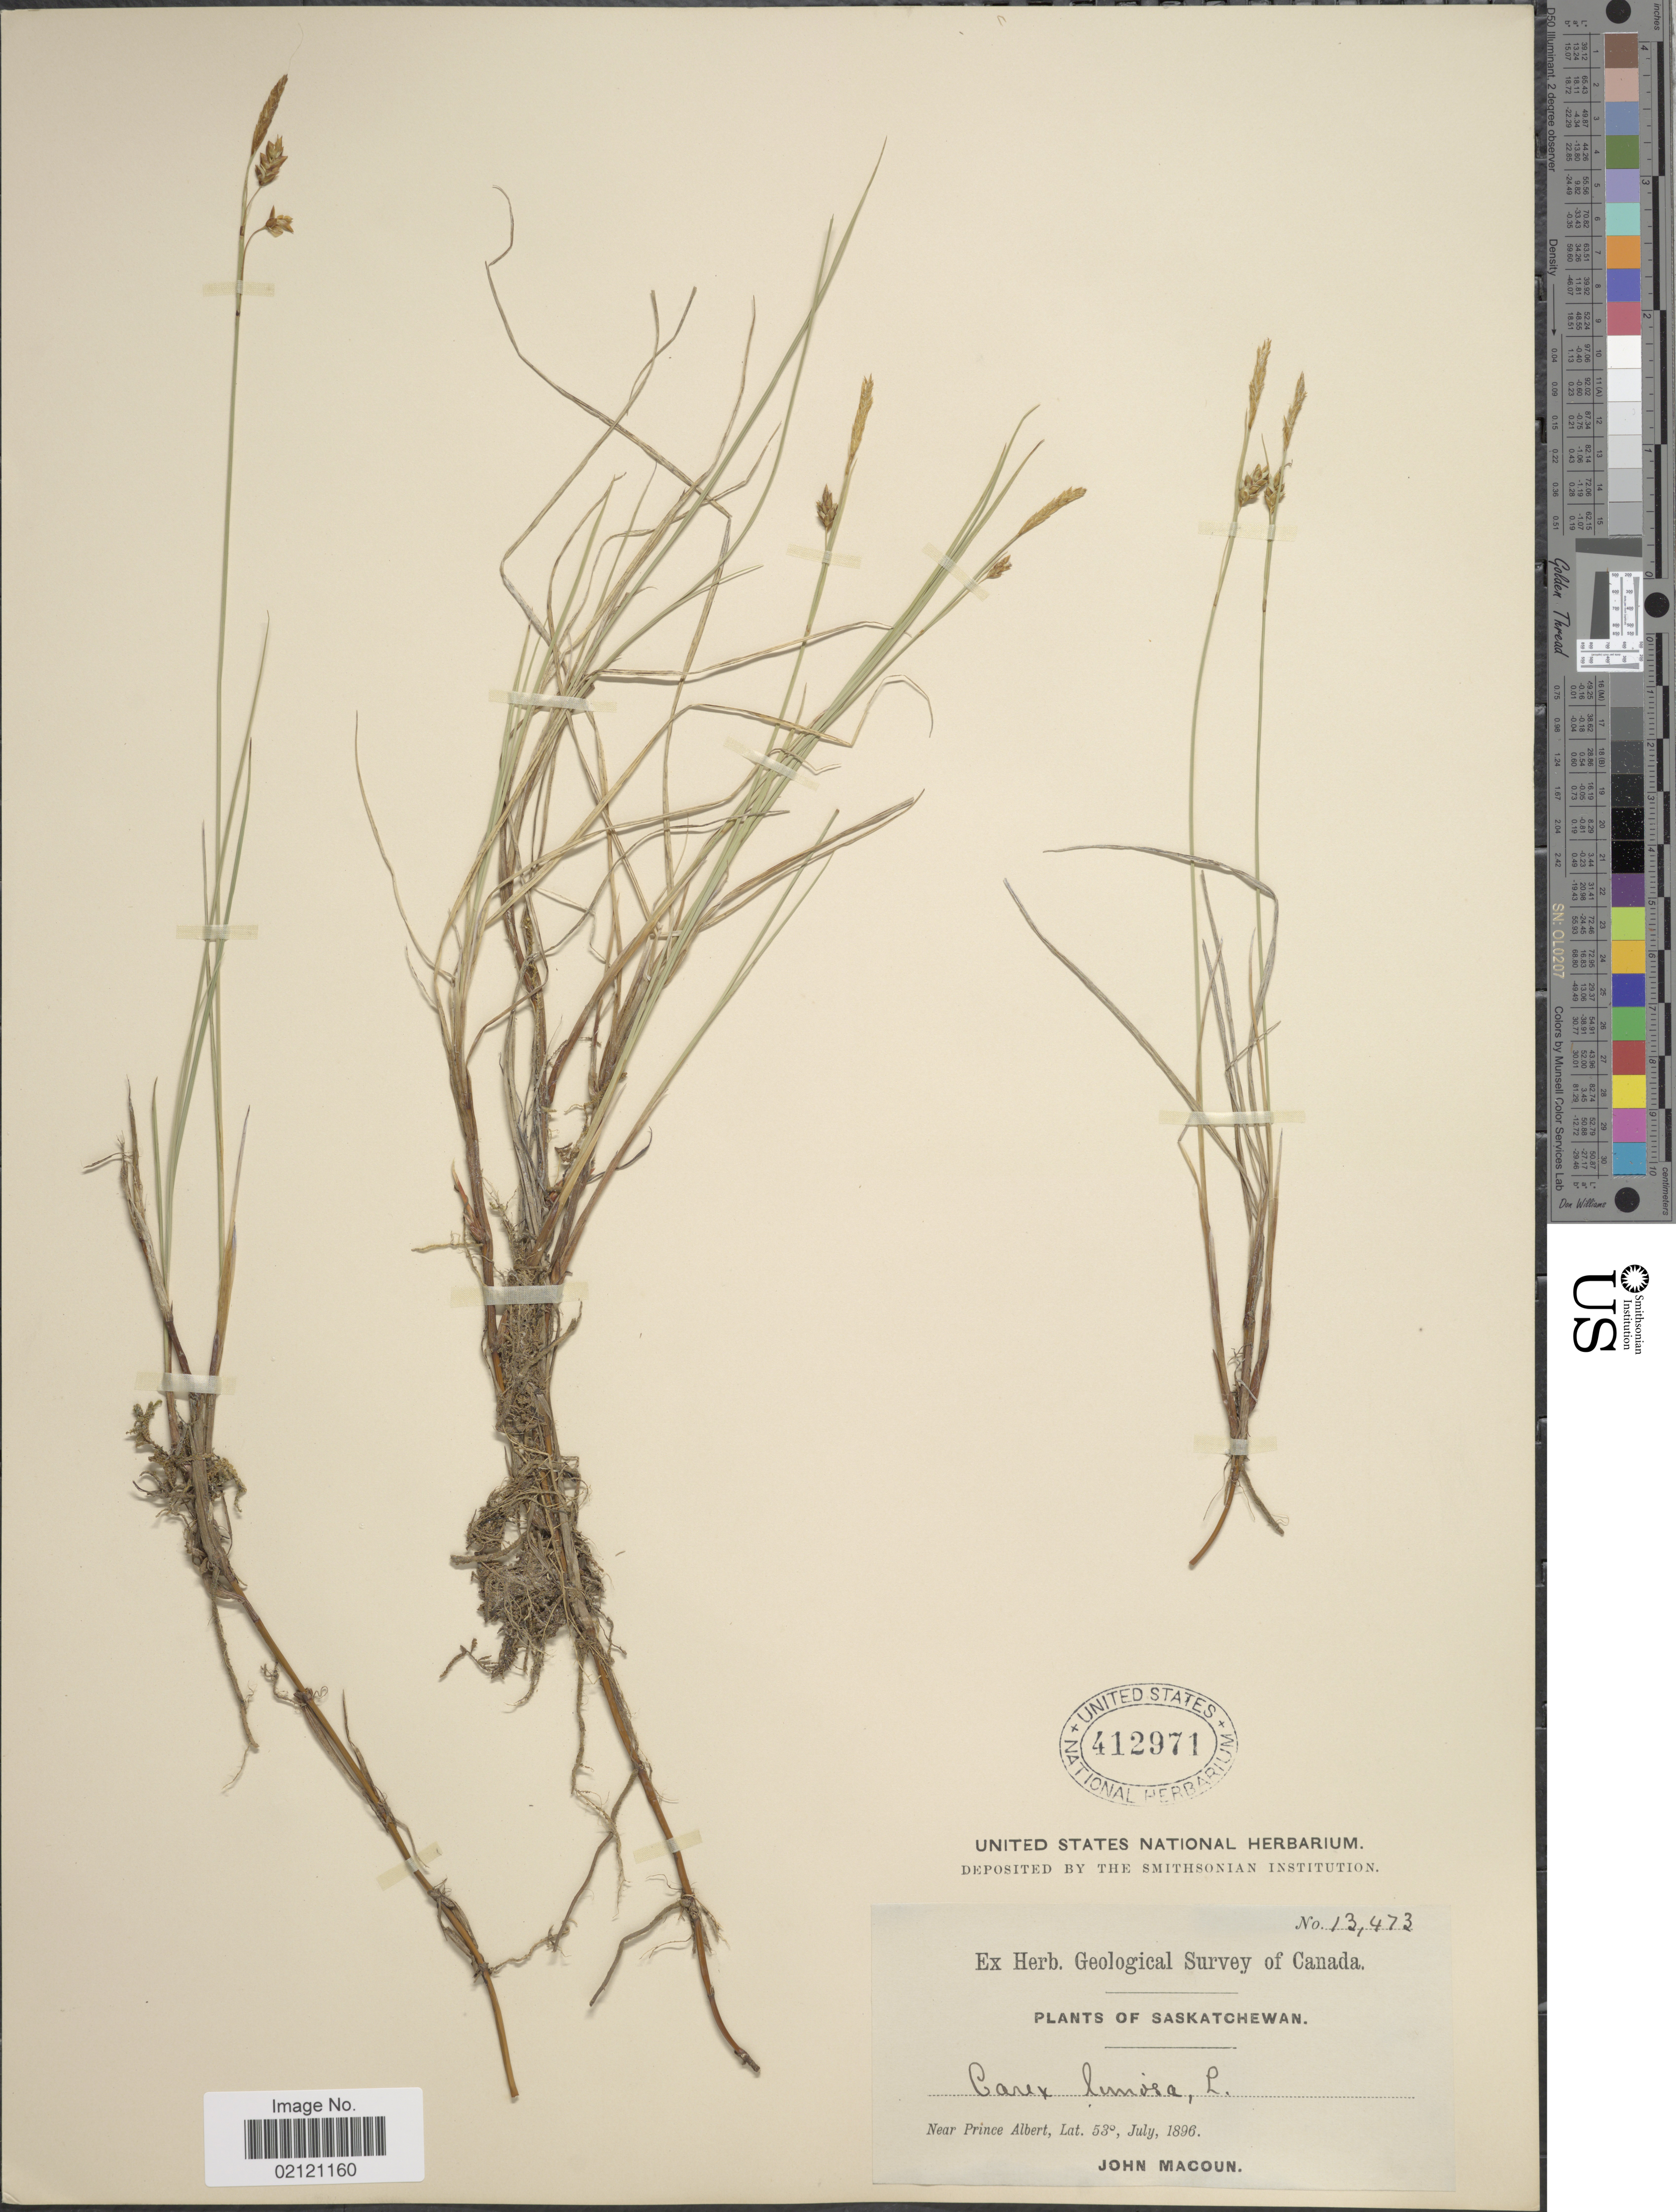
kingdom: Plantae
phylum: Tracheophyta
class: Liliopsida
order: Poales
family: Cyperaceae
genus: Carex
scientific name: Carex limosa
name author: L.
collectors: J. Macoun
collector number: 13473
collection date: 1896-07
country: Canada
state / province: Saskatchewan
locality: Near Prince Albert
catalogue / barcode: US 412971